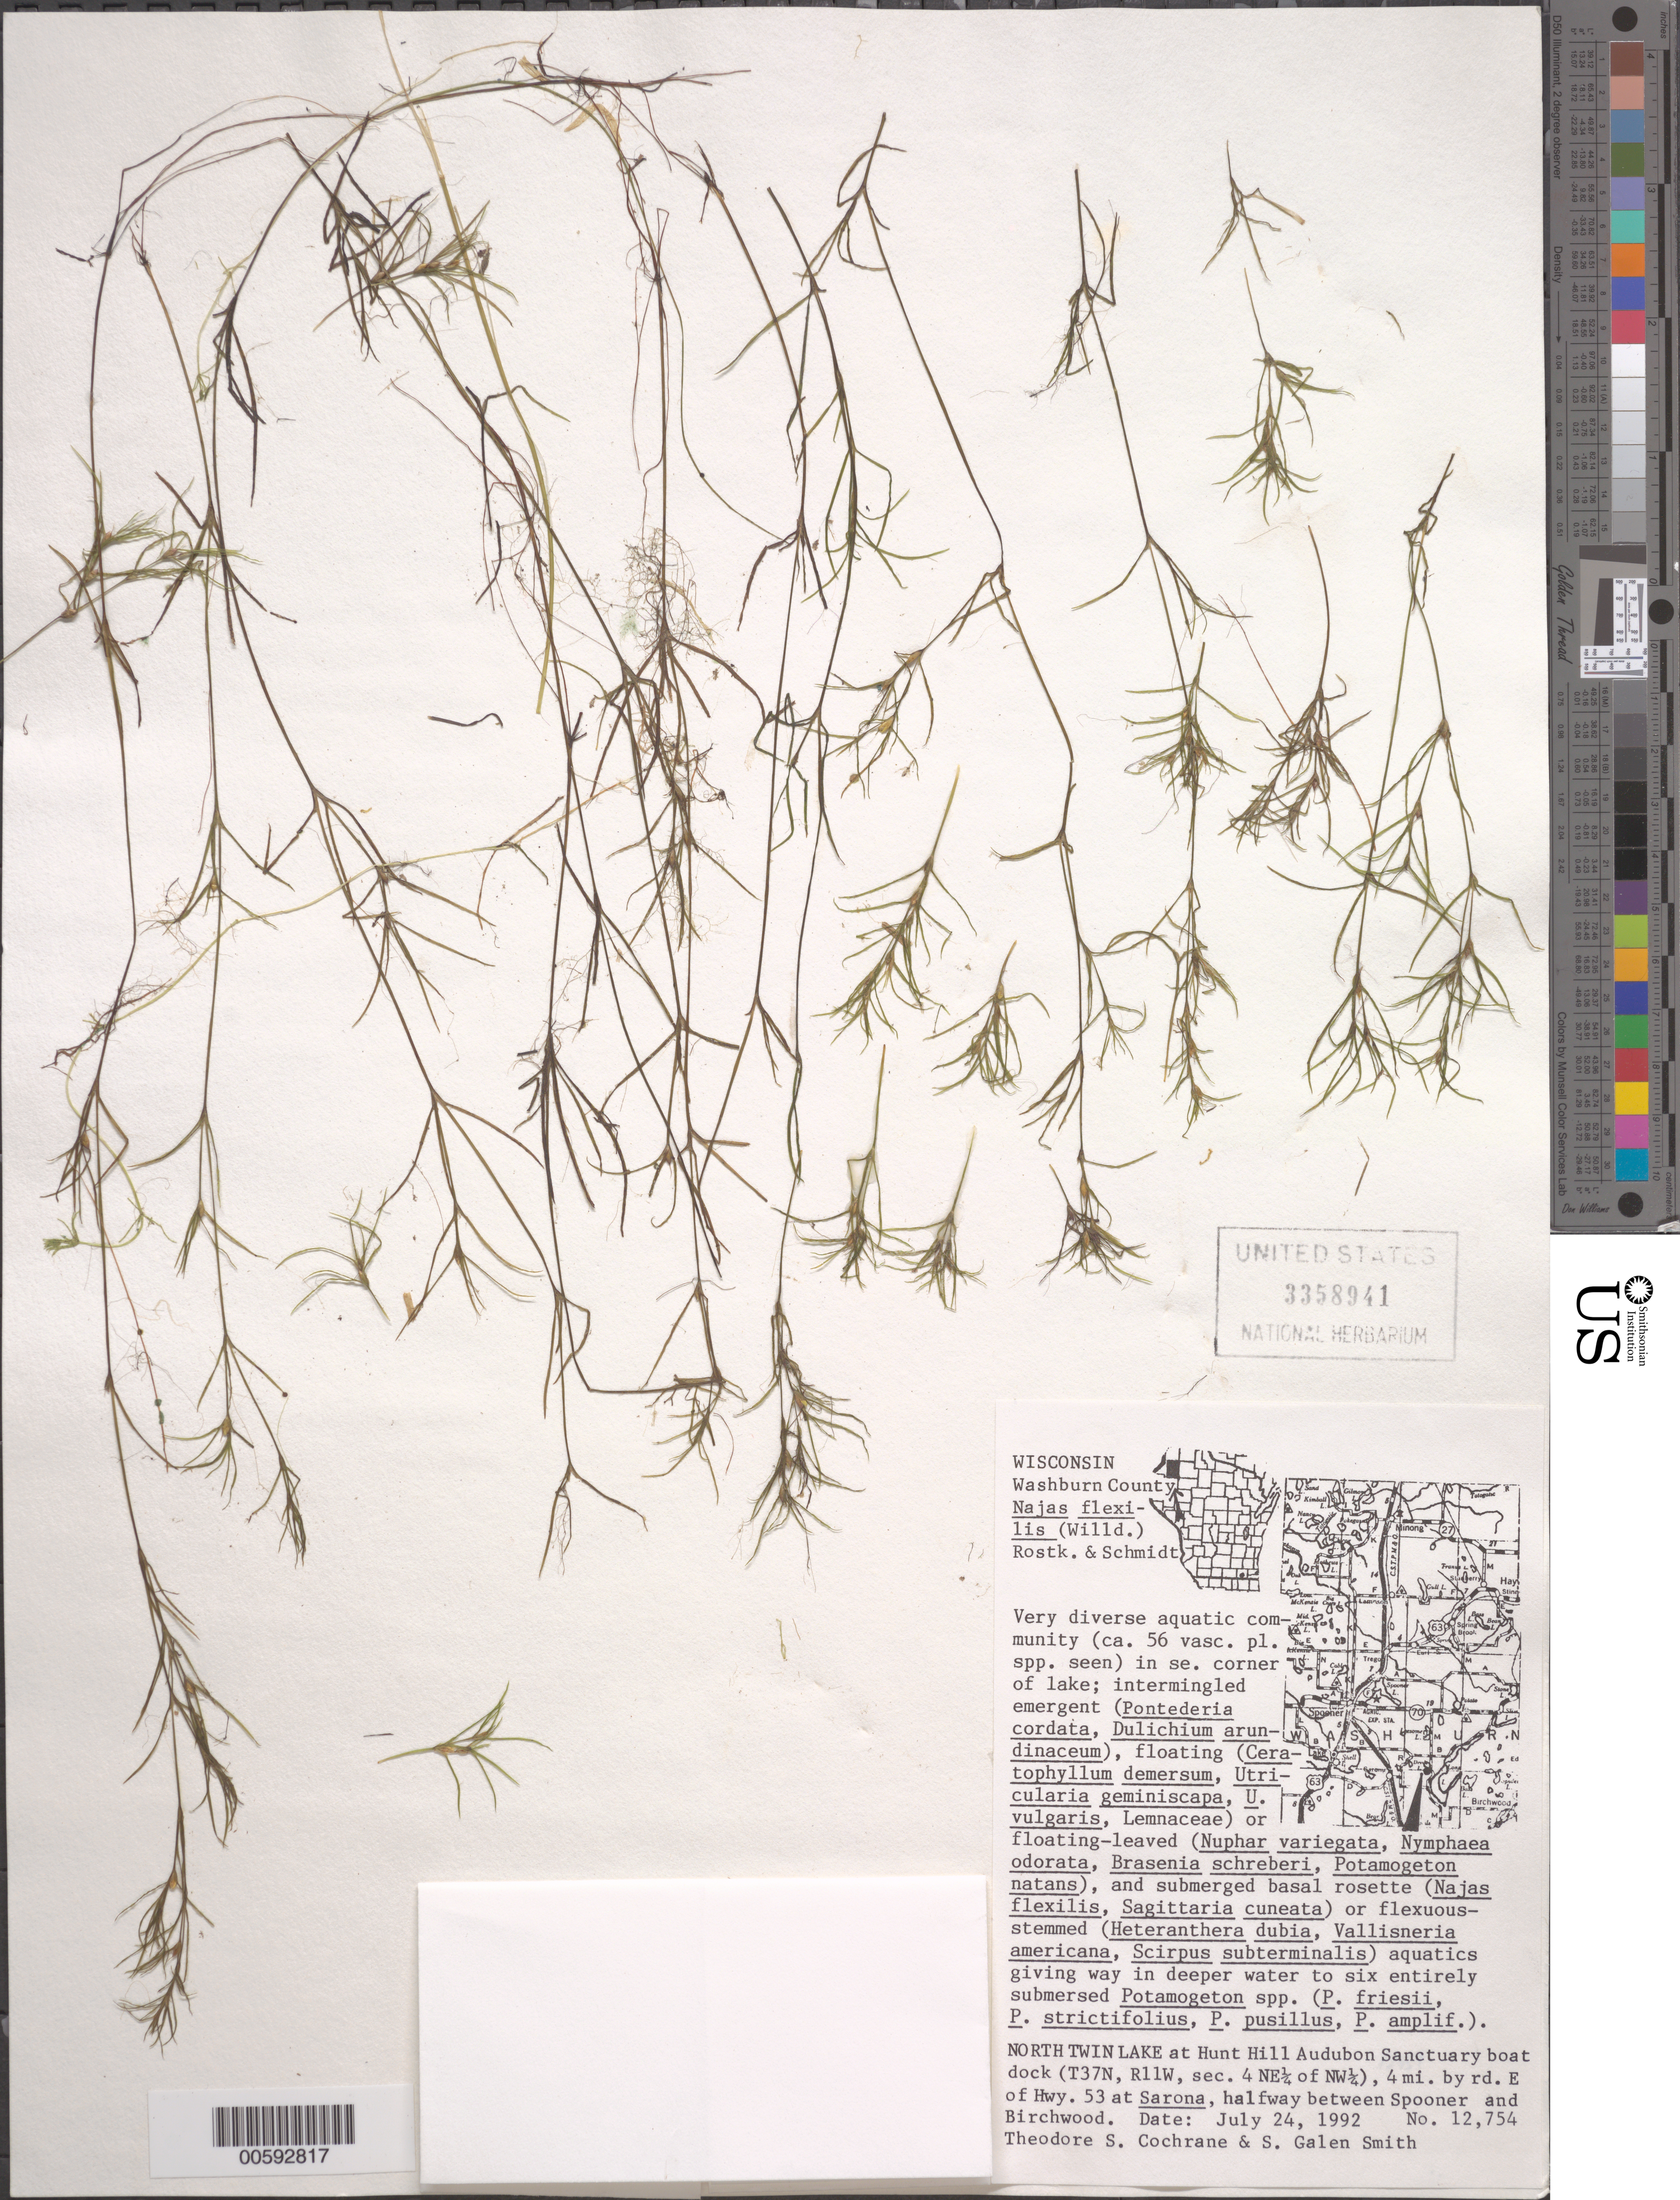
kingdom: Plantae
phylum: Tracheophyta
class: Liliopsida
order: Alismatales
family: Hydrocharitaceae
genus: Najas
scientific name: Najas flexilis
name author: (Willd.) Rostk. & Schmidt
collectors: T. Cochrane & S. G. Smith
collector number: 12754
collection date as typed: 24 Jul 1992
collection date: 1992-07-24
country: United States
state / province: Wisconsin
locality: North Twin Lake at Hunt Hill Audubon Sanctuary, between Spooner and Birchwood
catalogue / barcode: US 3358941